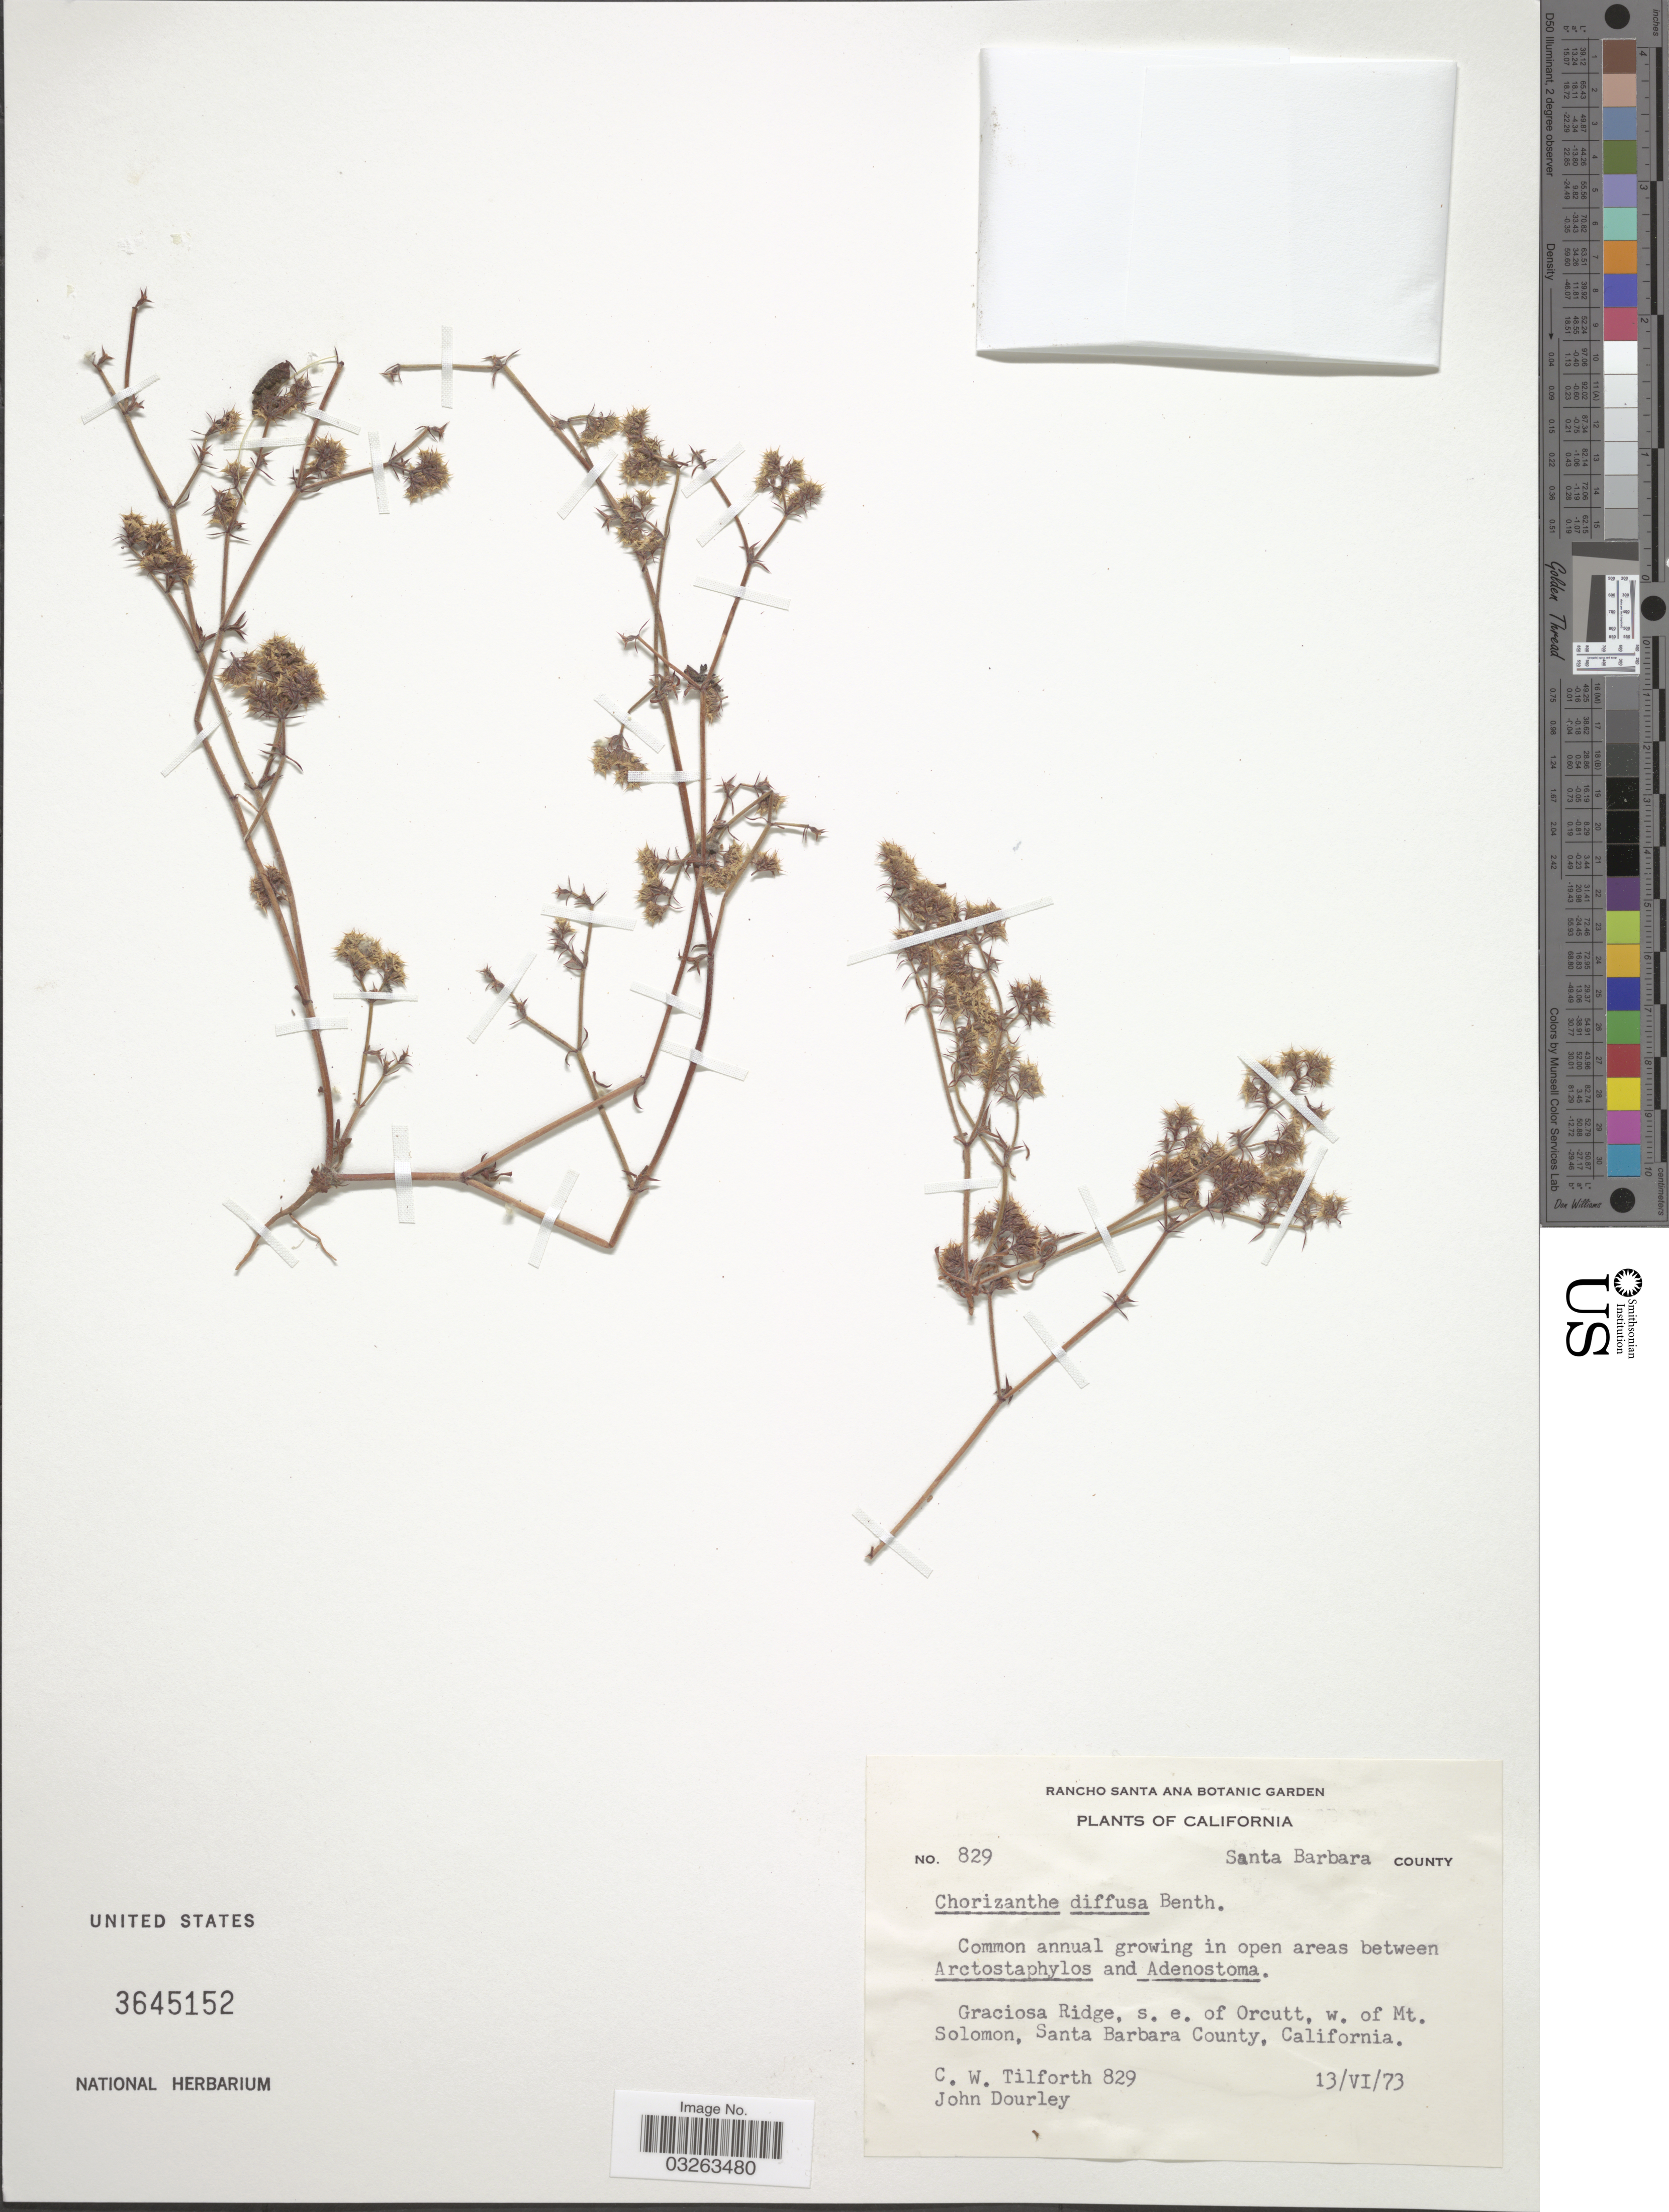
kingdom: Plantae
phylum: Tracheophyta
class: Magnoliopsida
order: Caryophyllales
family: Polygonaceae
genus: Chorizanthe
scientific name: Chorizanthe diffusa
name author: Benth.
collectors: C. Tilforth & J. Dourley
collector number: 829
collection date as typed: Transcribed d/m/y: 13/6/73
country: United States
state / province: California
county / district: Santa Barbara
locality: Graciosa Ridge, s. e. of Orcutt, w. of Mt. Solomon, Santa Barbara County,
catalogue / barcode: US 3645152